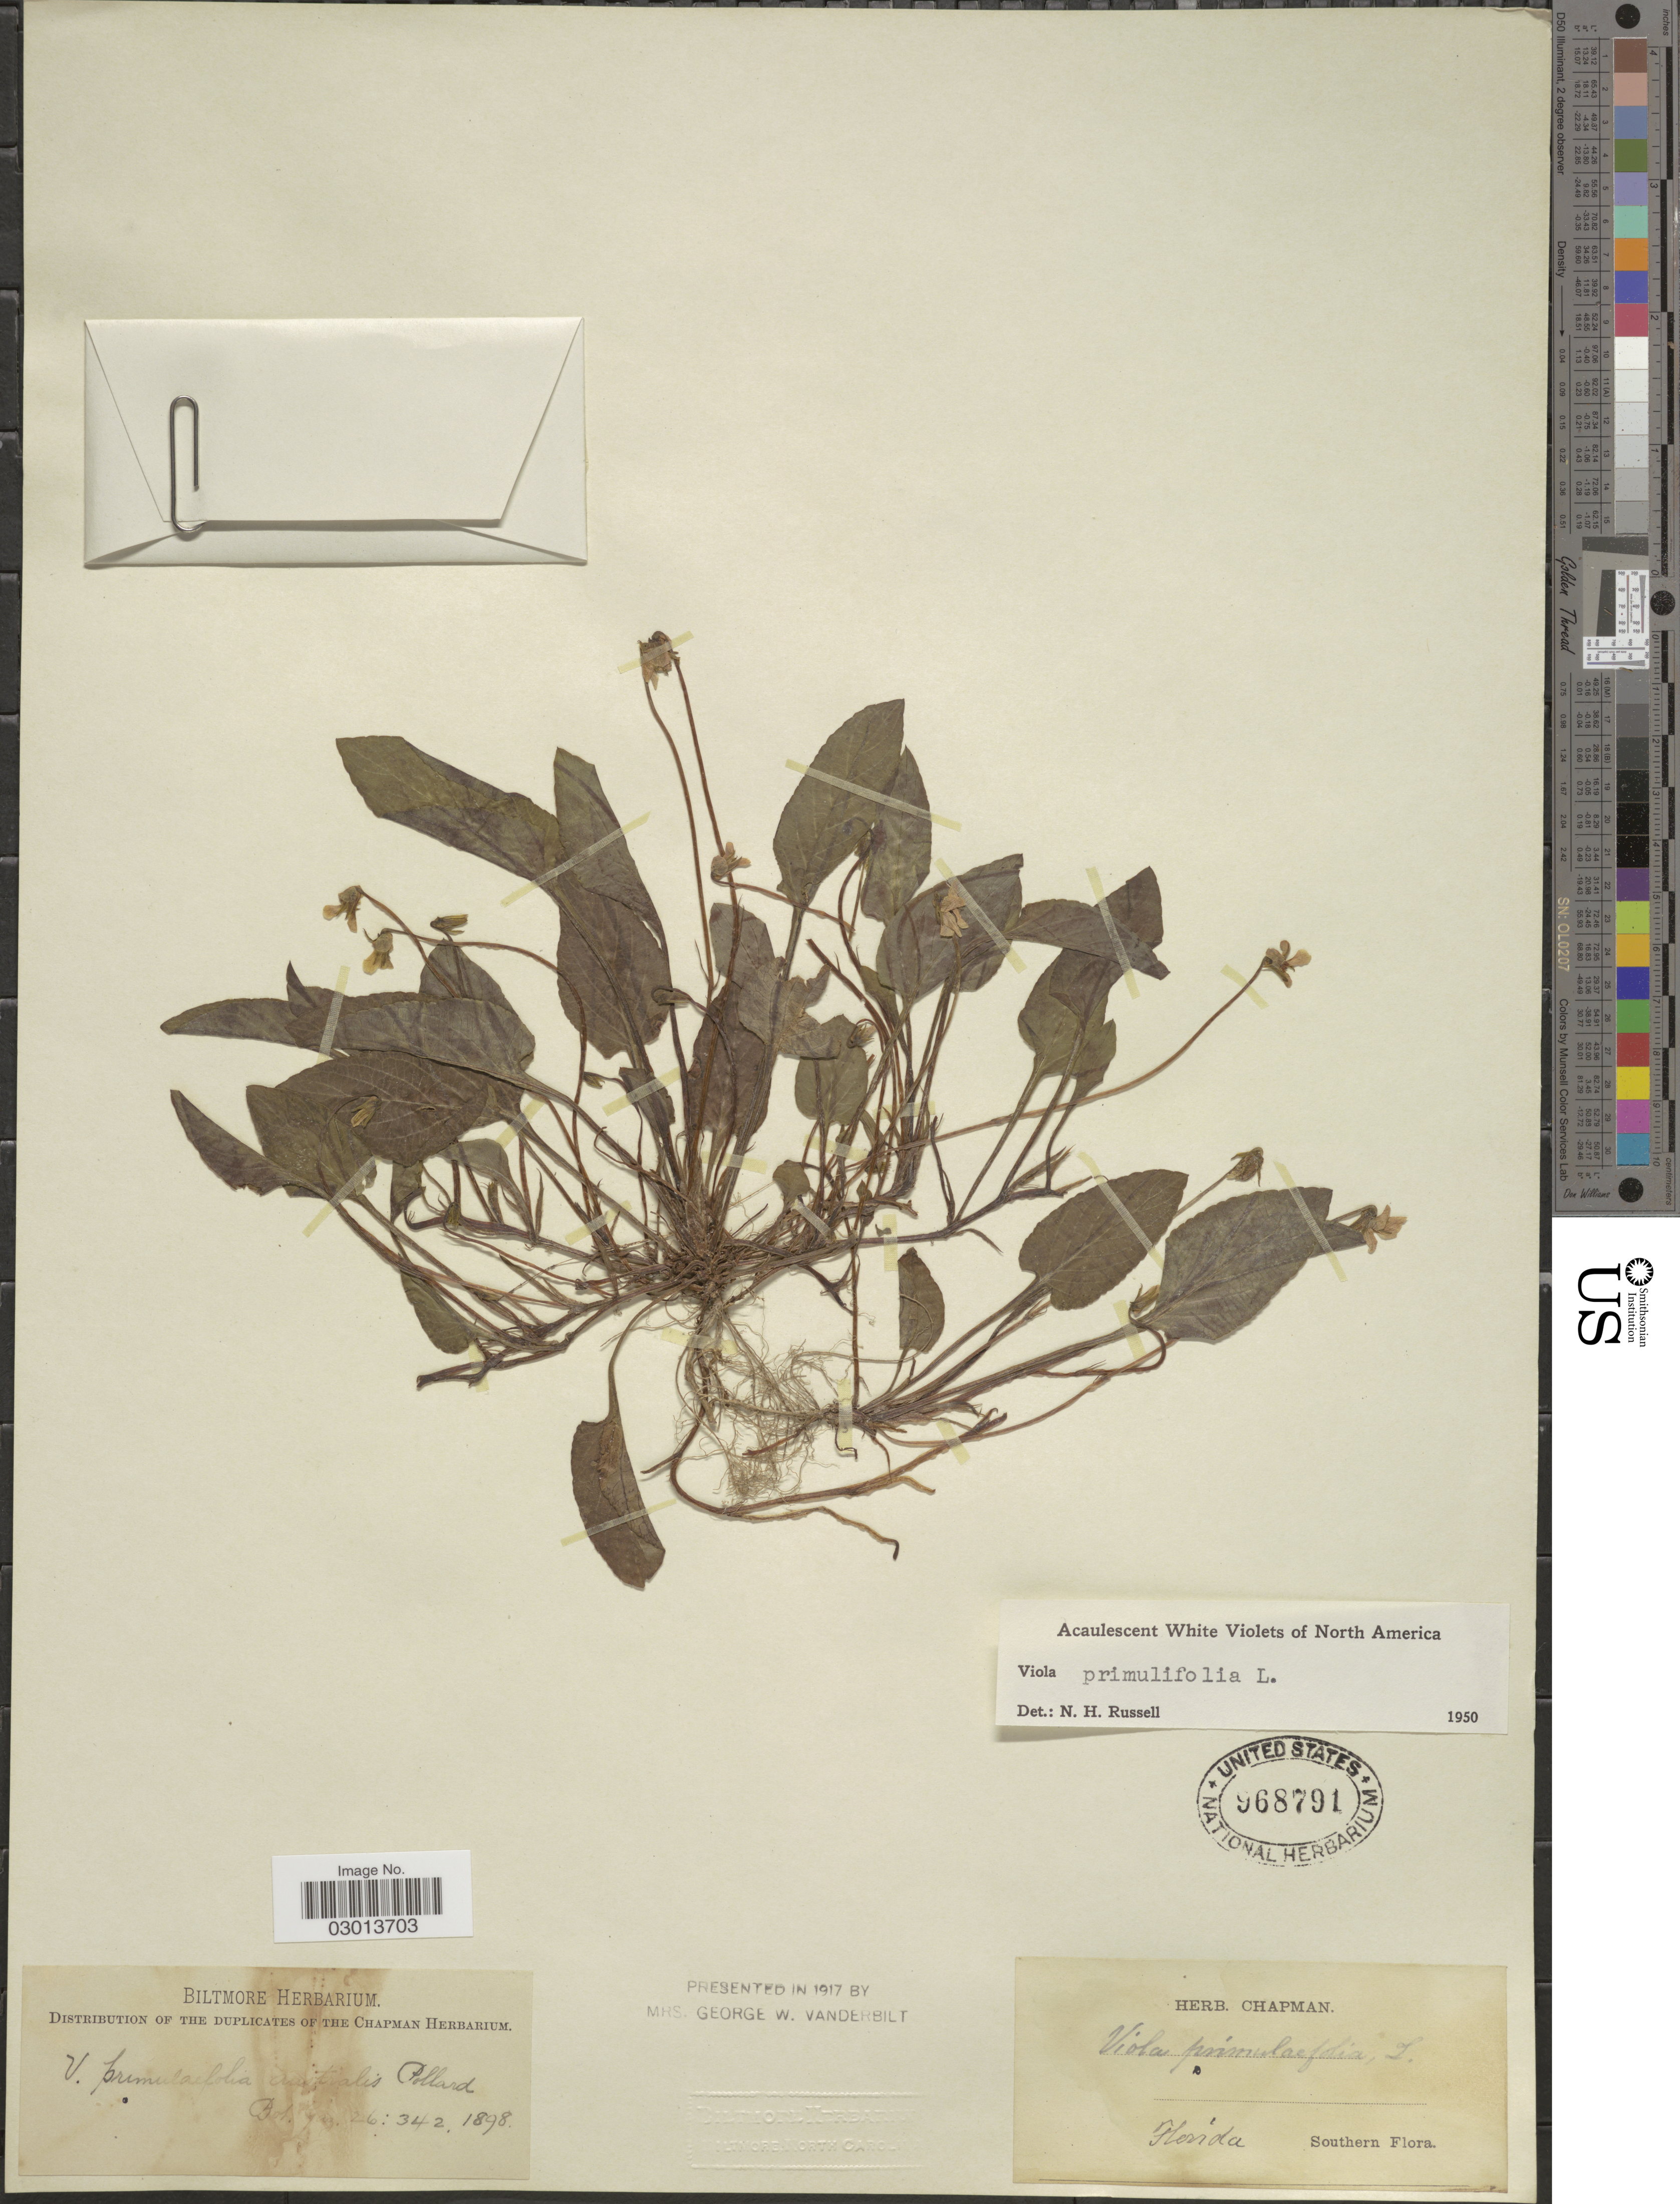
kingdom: Plantae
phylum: Tracheophyta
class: Magnoliopsida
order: Malpighiales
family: Violaceae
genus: Viola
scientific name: Viola primulifolia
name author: L.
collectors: ex herb. Chapman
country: United States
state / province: Florida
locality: Southern.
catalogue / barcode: US 968791